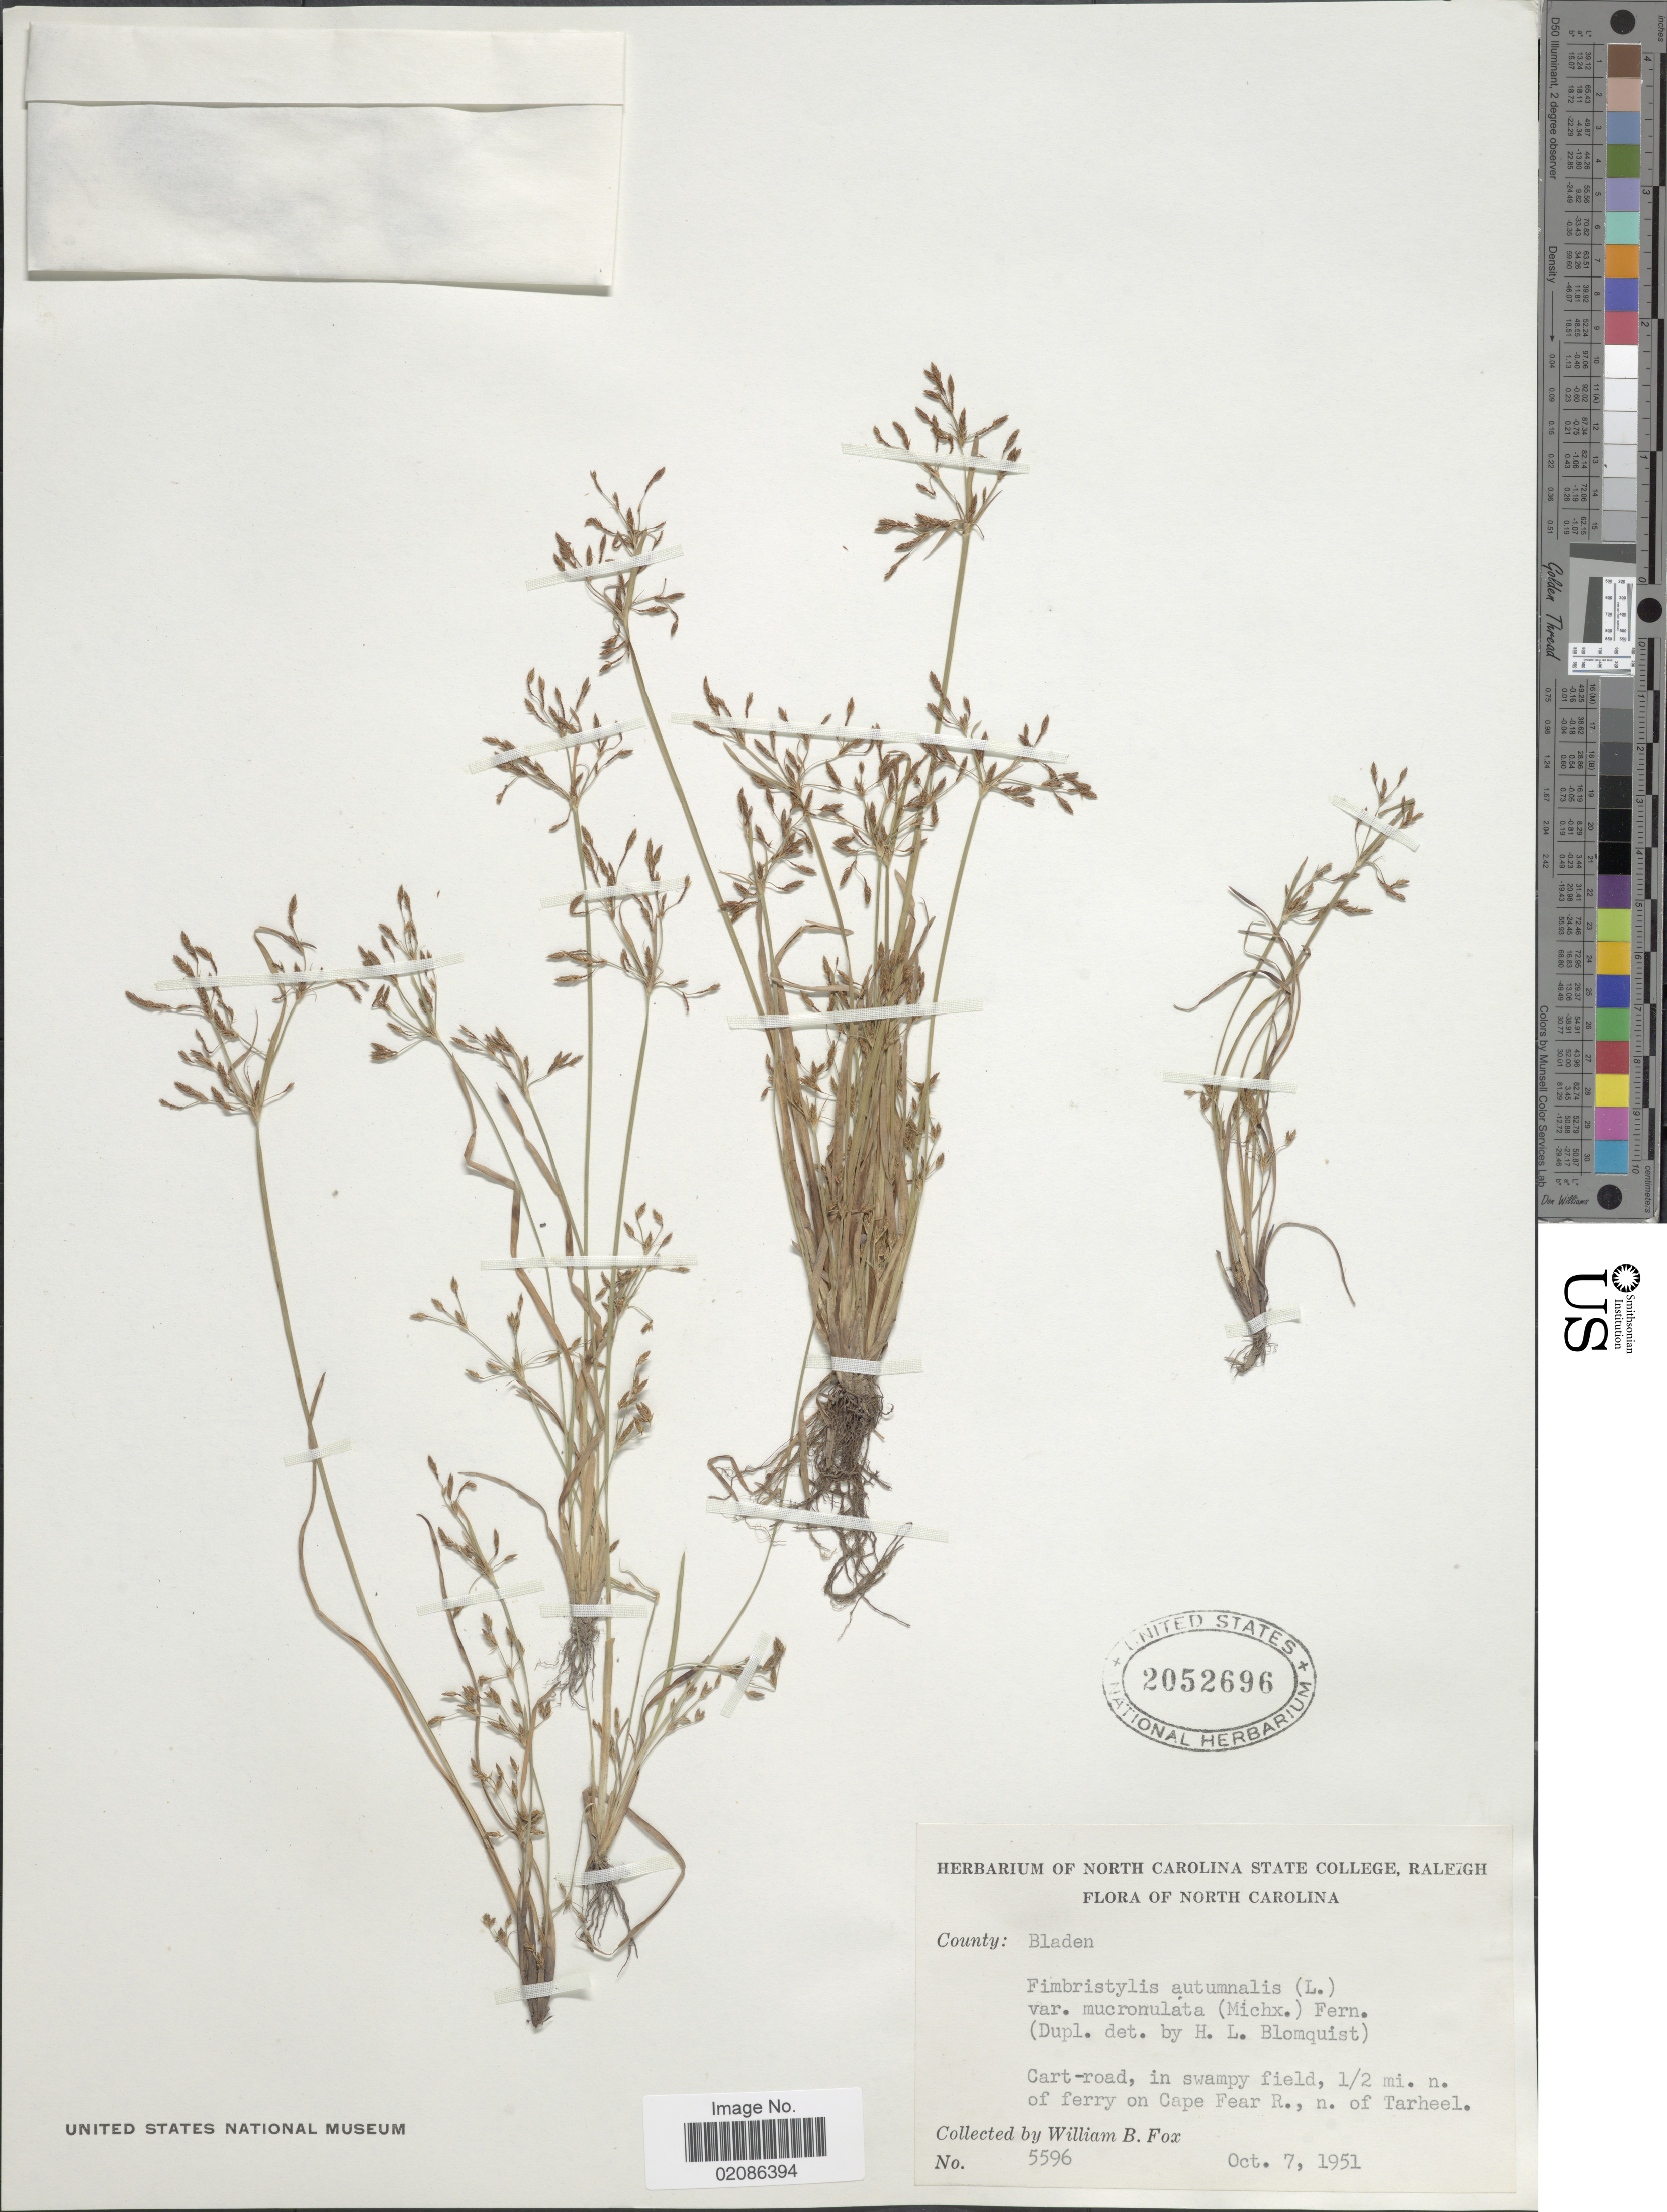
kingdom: Plantae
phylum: Tracheophyta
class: Liliopsida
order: Poales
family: Cyperaceae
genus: Fimbristylis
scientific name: Fimbristylis autumnalis (L.) Roem. & Schult.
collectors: W. B. Fox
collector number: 5596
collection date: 1951-10-07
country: United States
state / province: North Carolina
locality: County: Bladen, Car-road, in swampy field, ½ mi. n. of ferry on Cape Fear R., n of Tarheel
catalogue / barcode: US 2052696